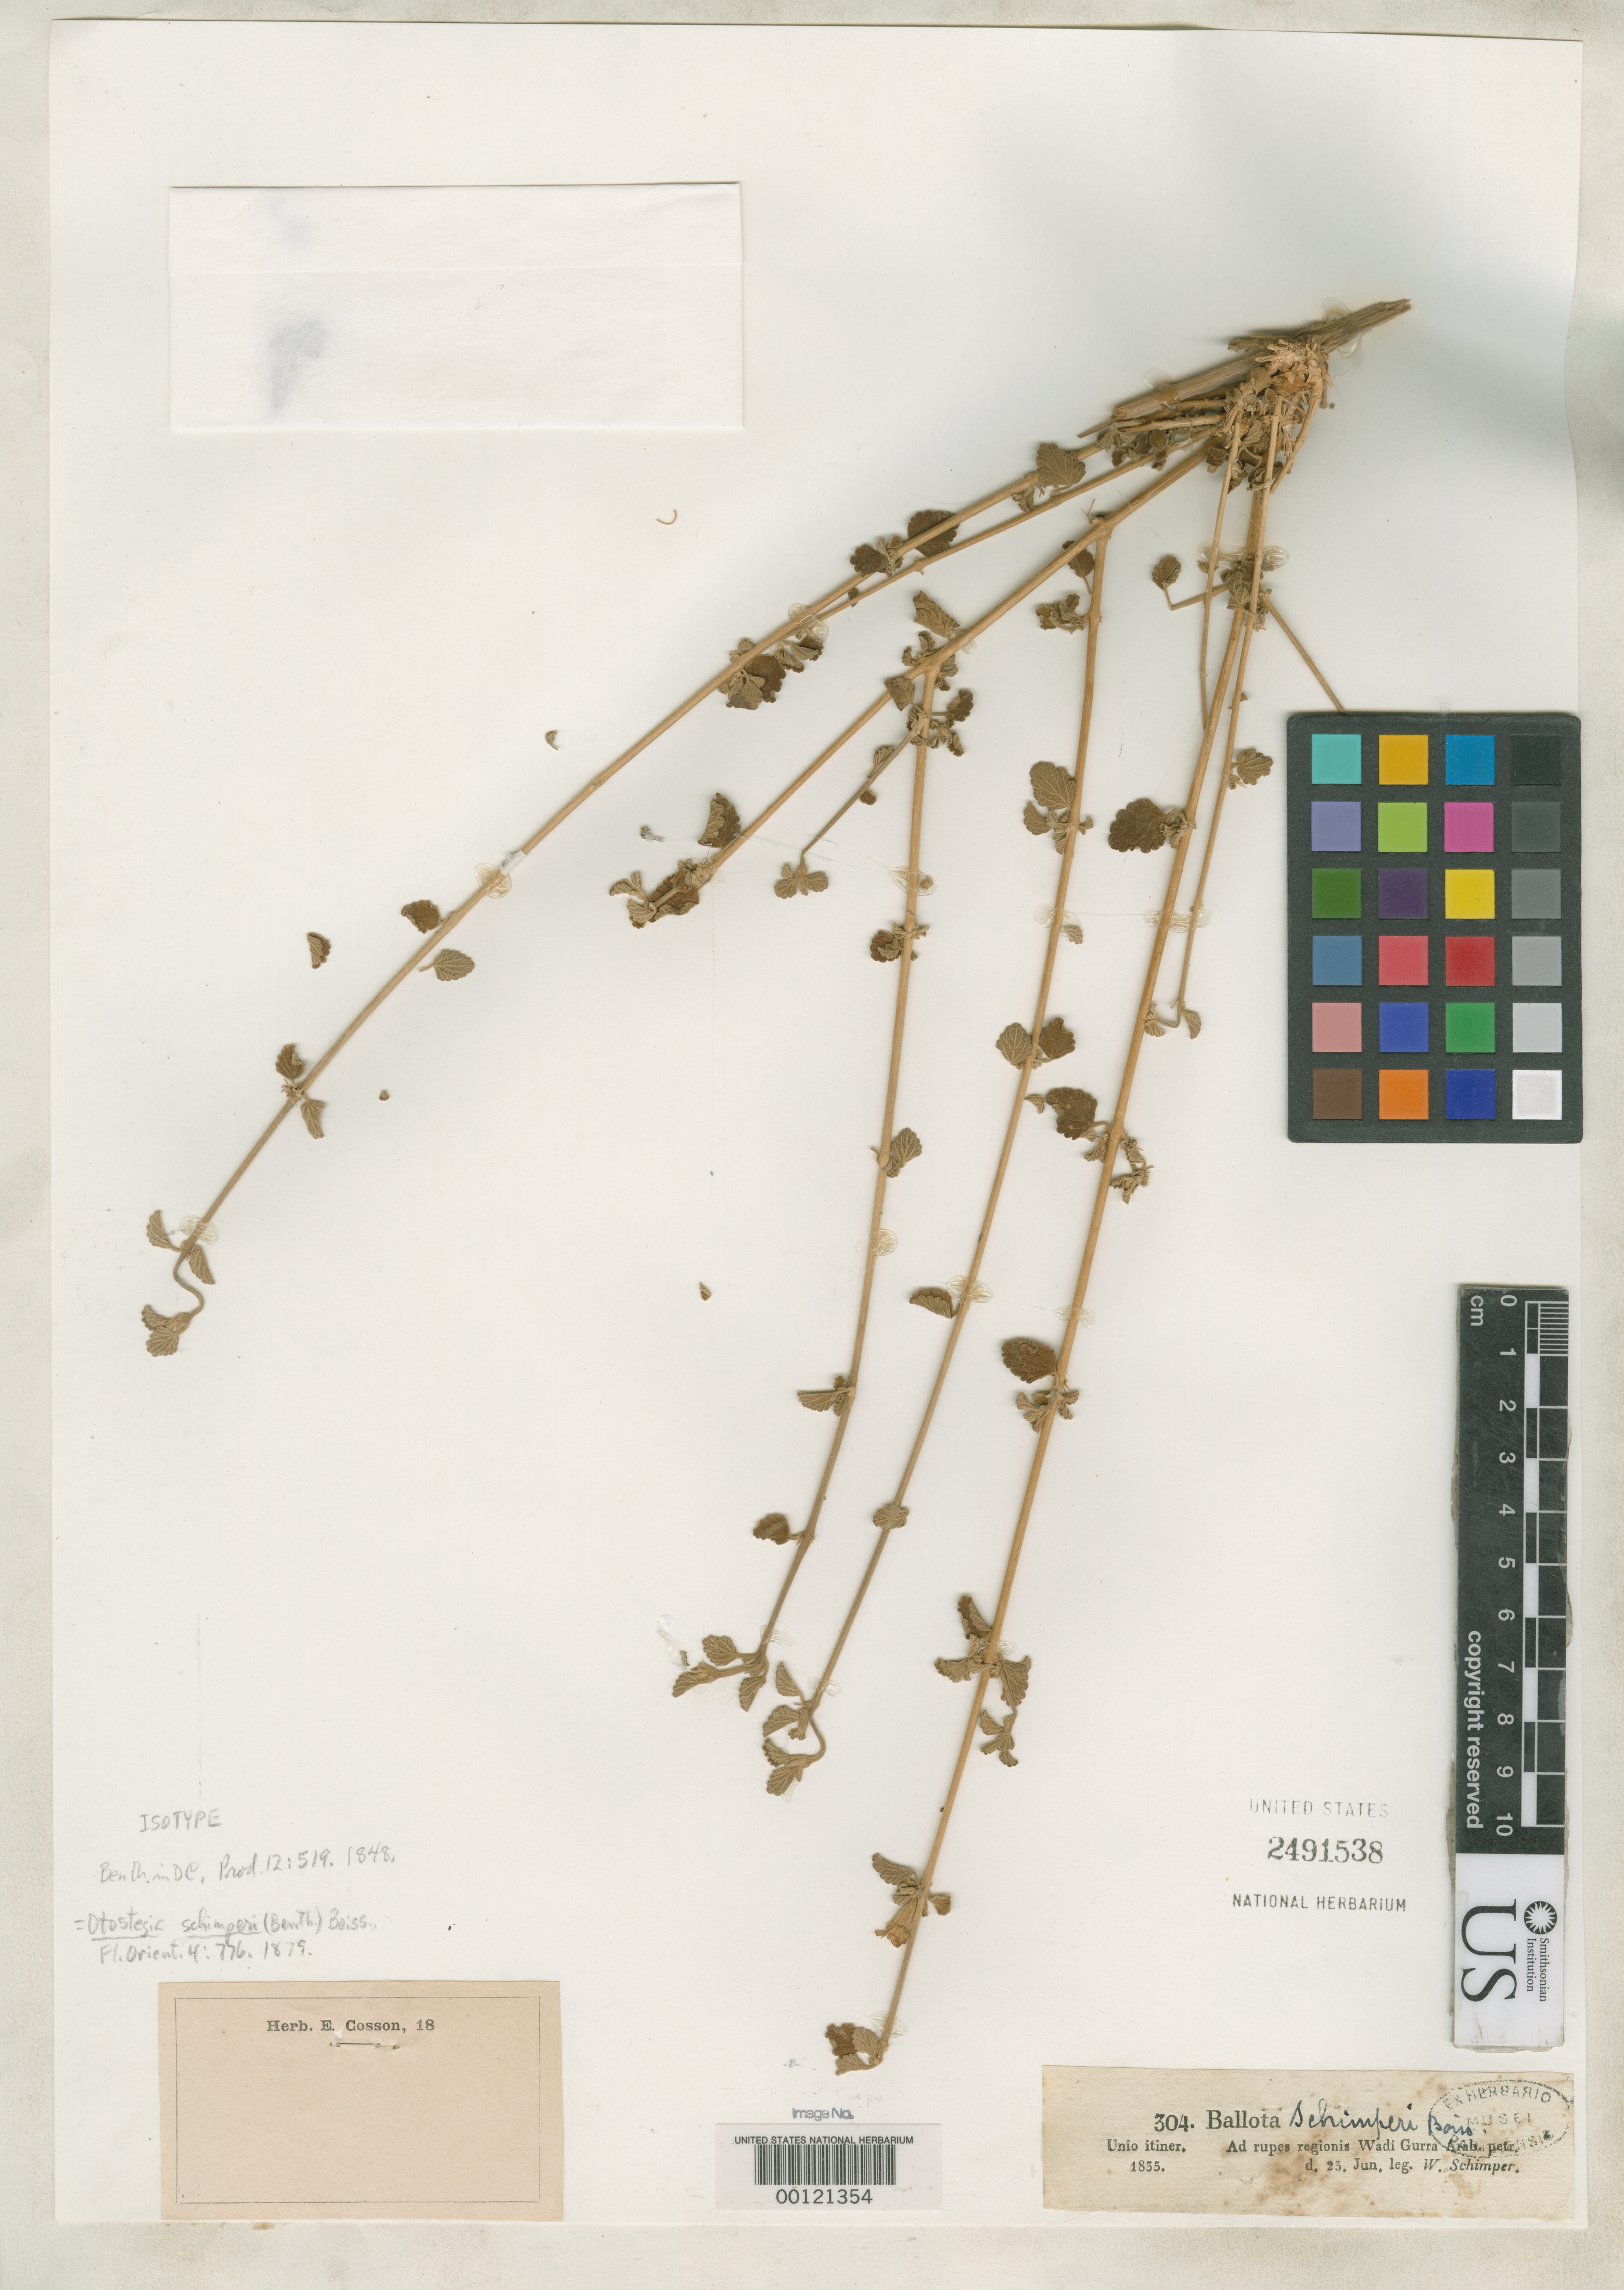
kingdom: Plantae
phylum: Tracheophyta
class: Magnoliopsida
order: Lamiales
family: Lamiaceae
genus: Ballota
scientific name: Ballota schimperi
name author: Benth. in DC.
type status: Isotype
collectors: W. P. Schimper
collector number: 304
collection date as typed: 23 Jun 1835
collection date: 1835-06-23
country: Egypt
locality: Wadi Gurra Arab. petr. [Sinai]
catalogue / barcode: US 2491538